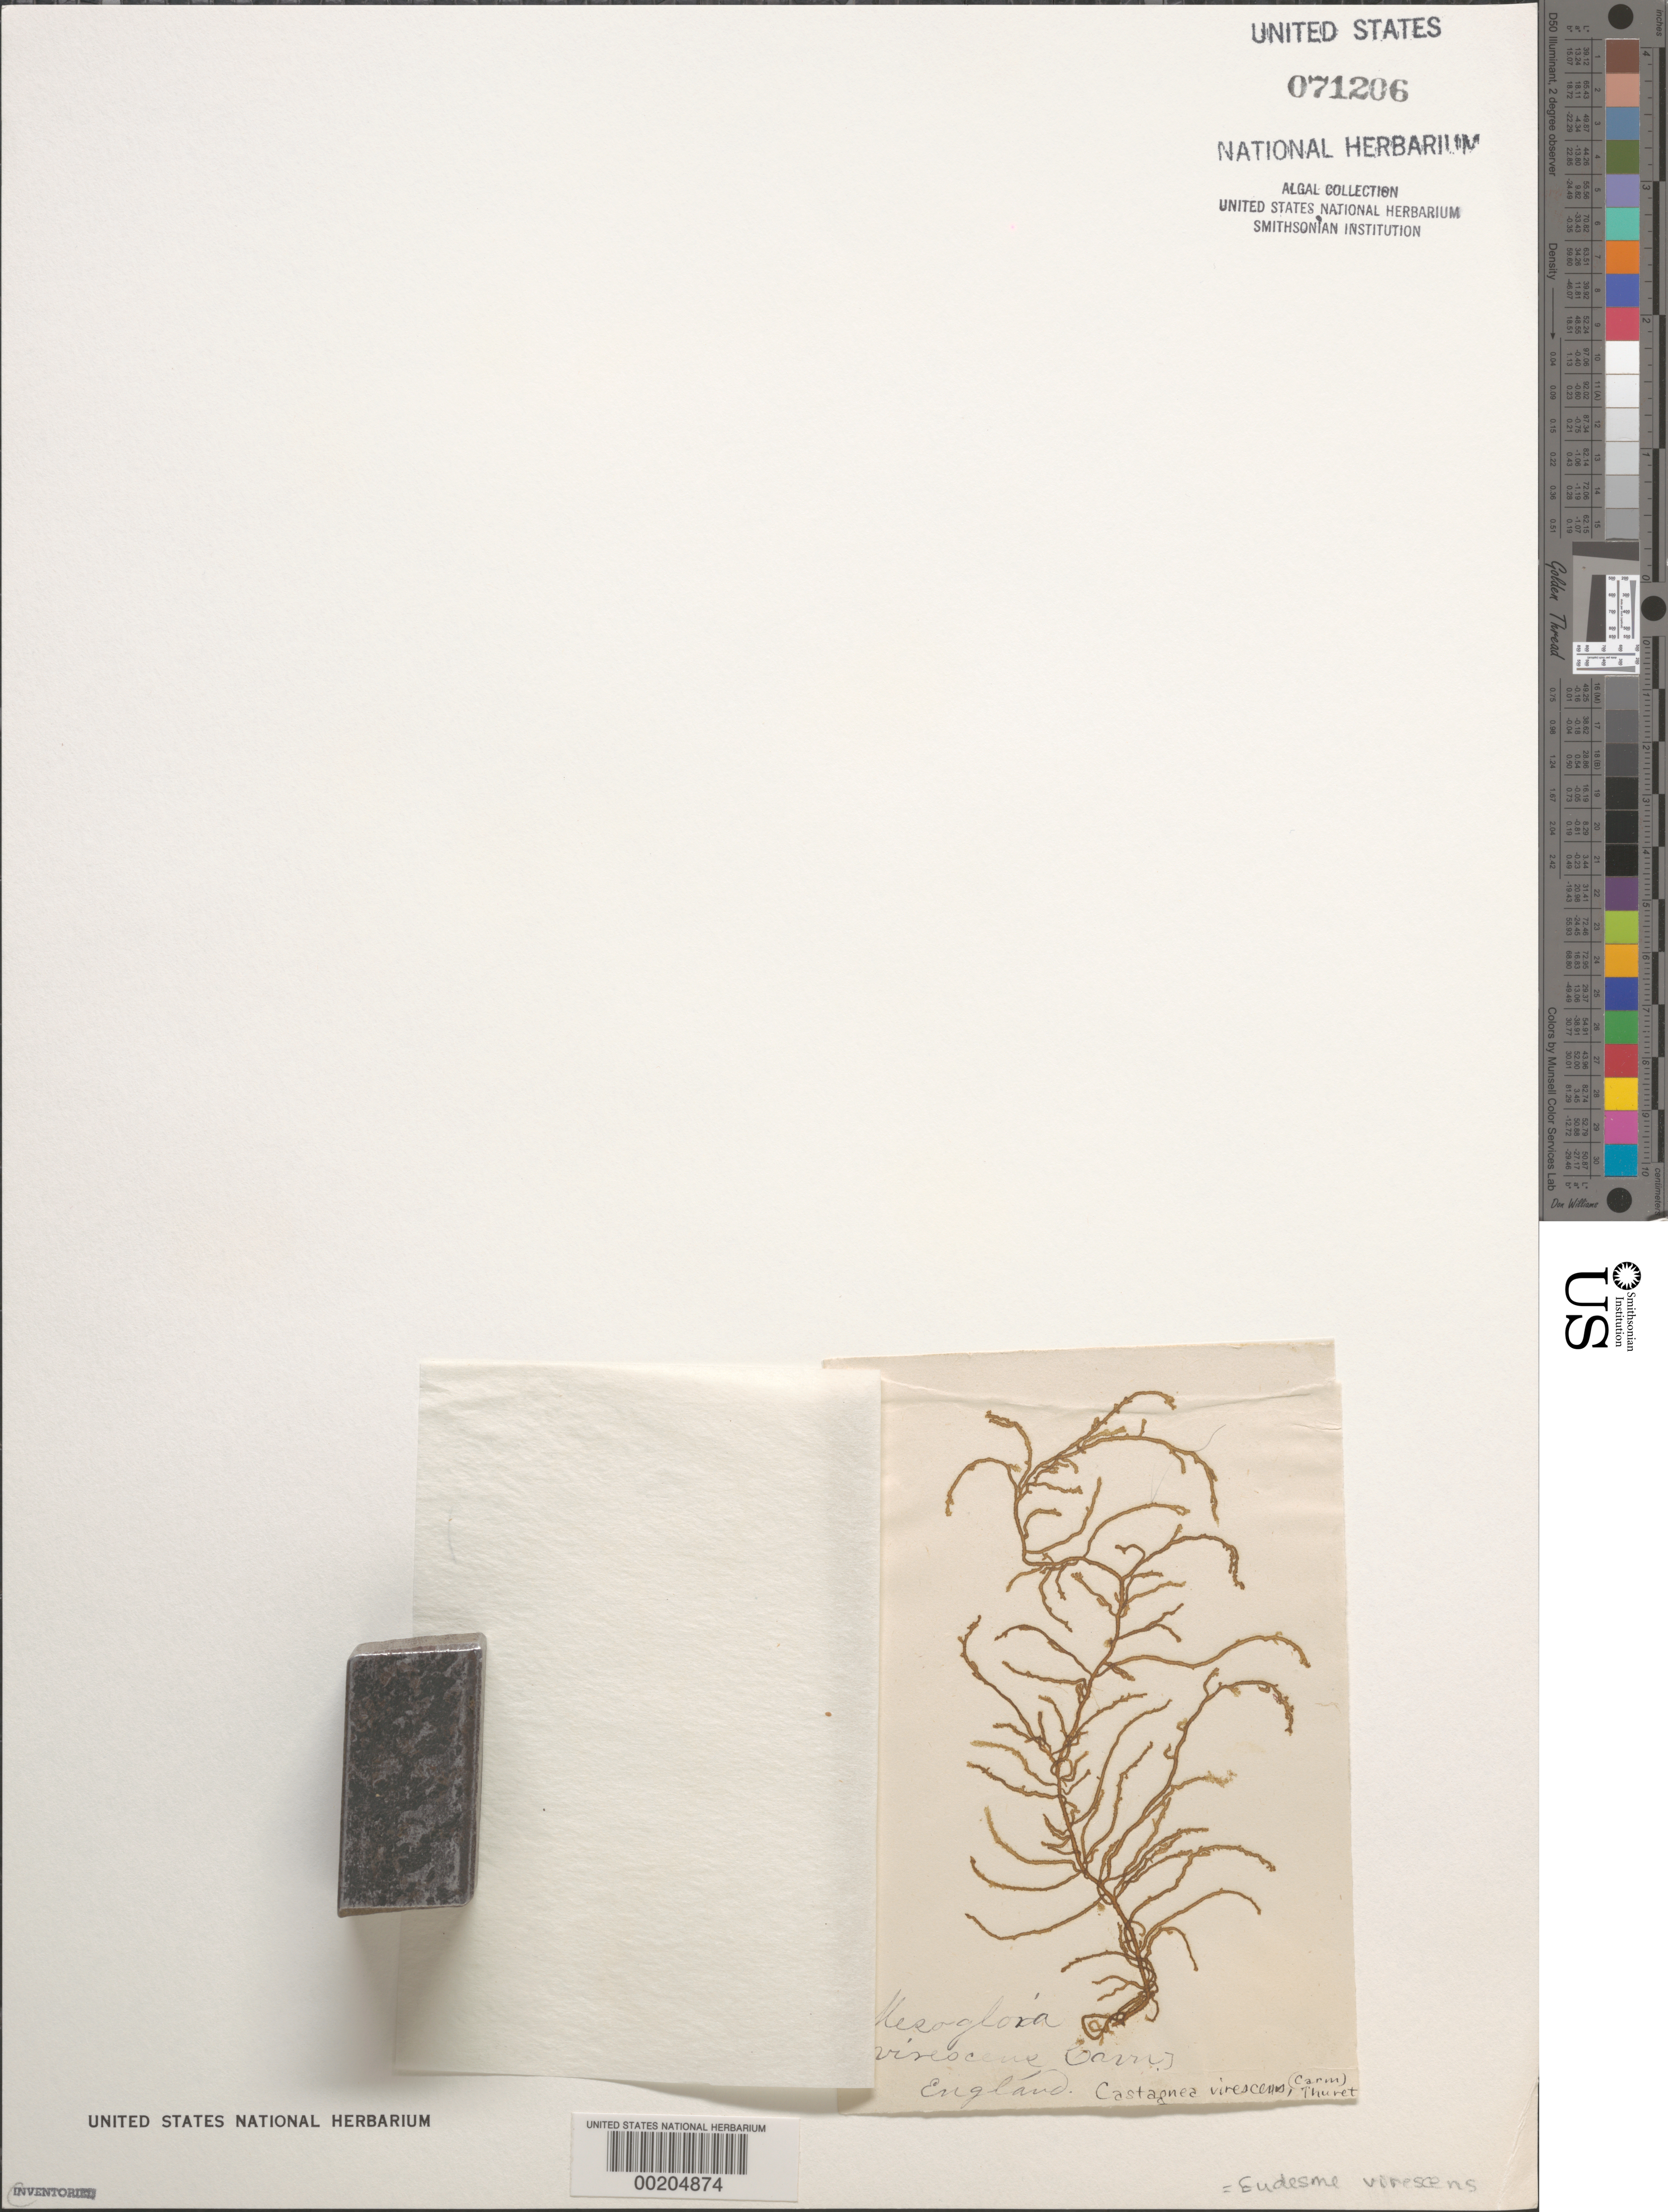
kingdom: Chromista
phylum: Ochrophyta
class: Phaeophyceae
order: Ectocarpales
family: Chordariaceae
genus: Eudesme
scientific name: Eudesme virescens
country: United Kingdom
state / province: England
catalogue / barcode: US 71206